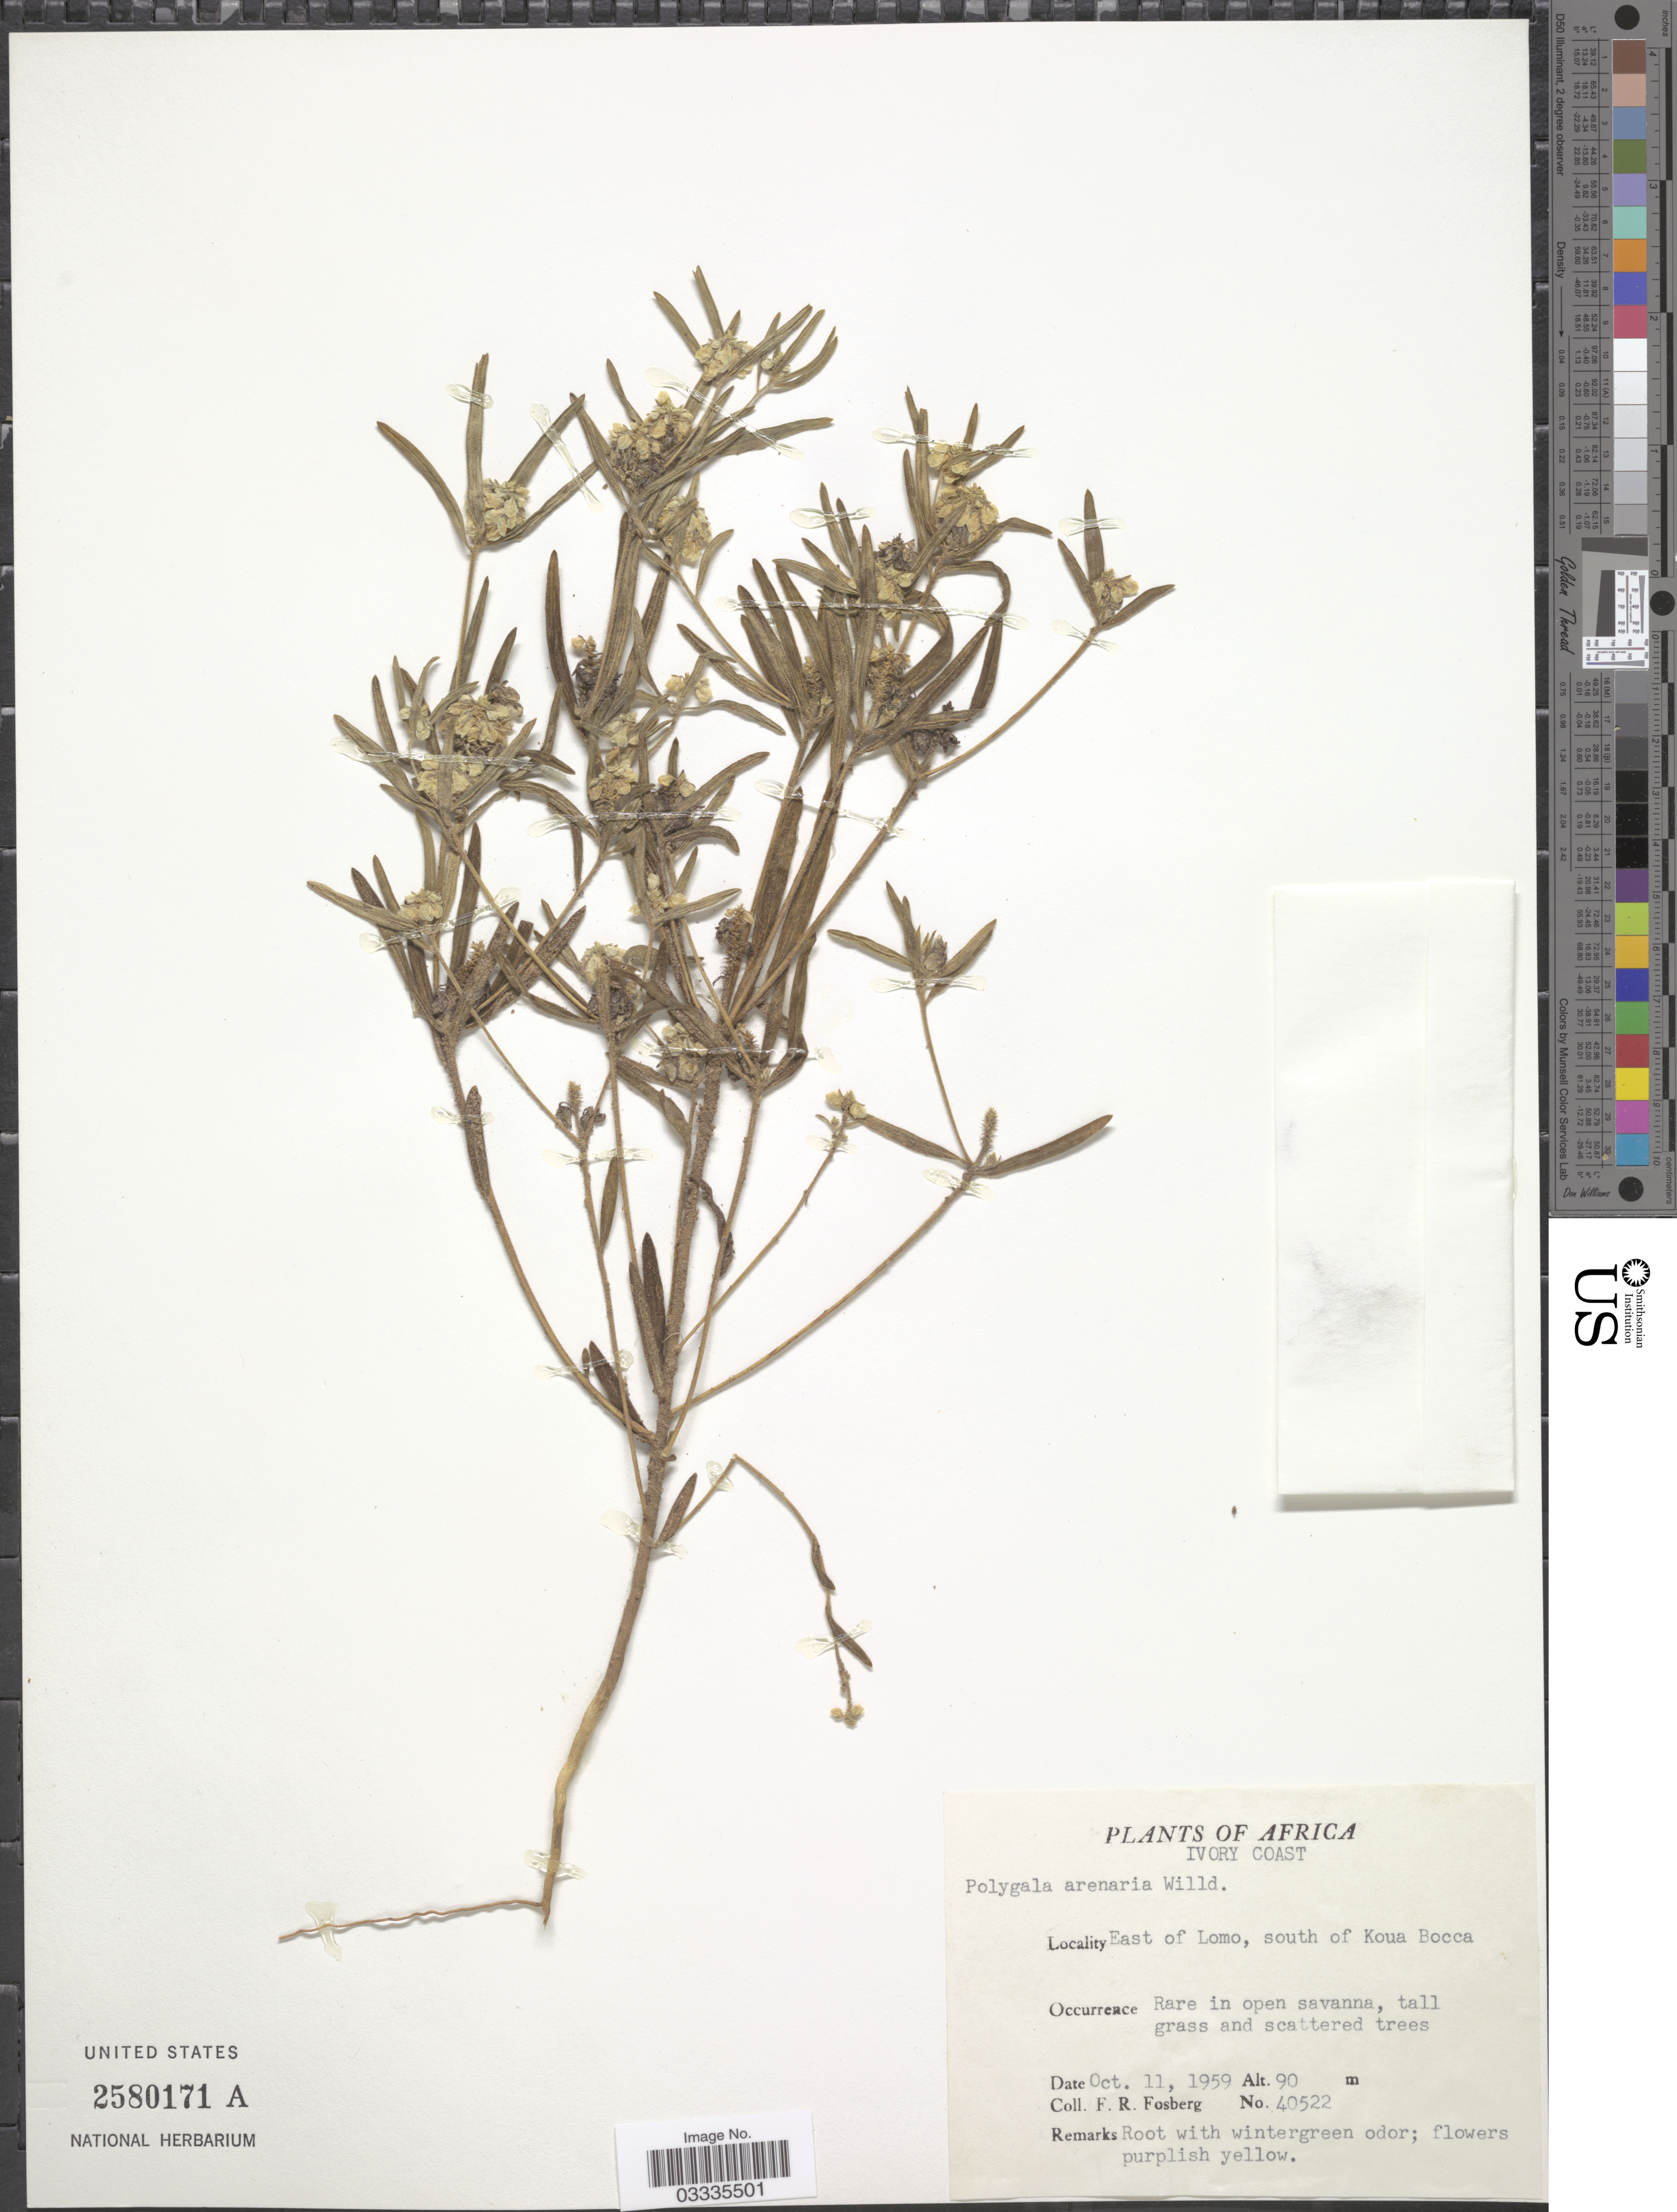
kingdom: Plantae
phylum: Tracheophyta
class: Magnoliopsida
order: Fabales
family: Polygalaceae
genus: Polygala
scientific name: Polygala arenaria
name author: Willd.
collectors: F. R. Fosberg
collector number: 40522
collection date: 1959-10-11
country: Ivory Coast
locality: East of Lomo, south of Koua Bocca.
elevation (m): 90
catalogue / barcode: US 2580171A